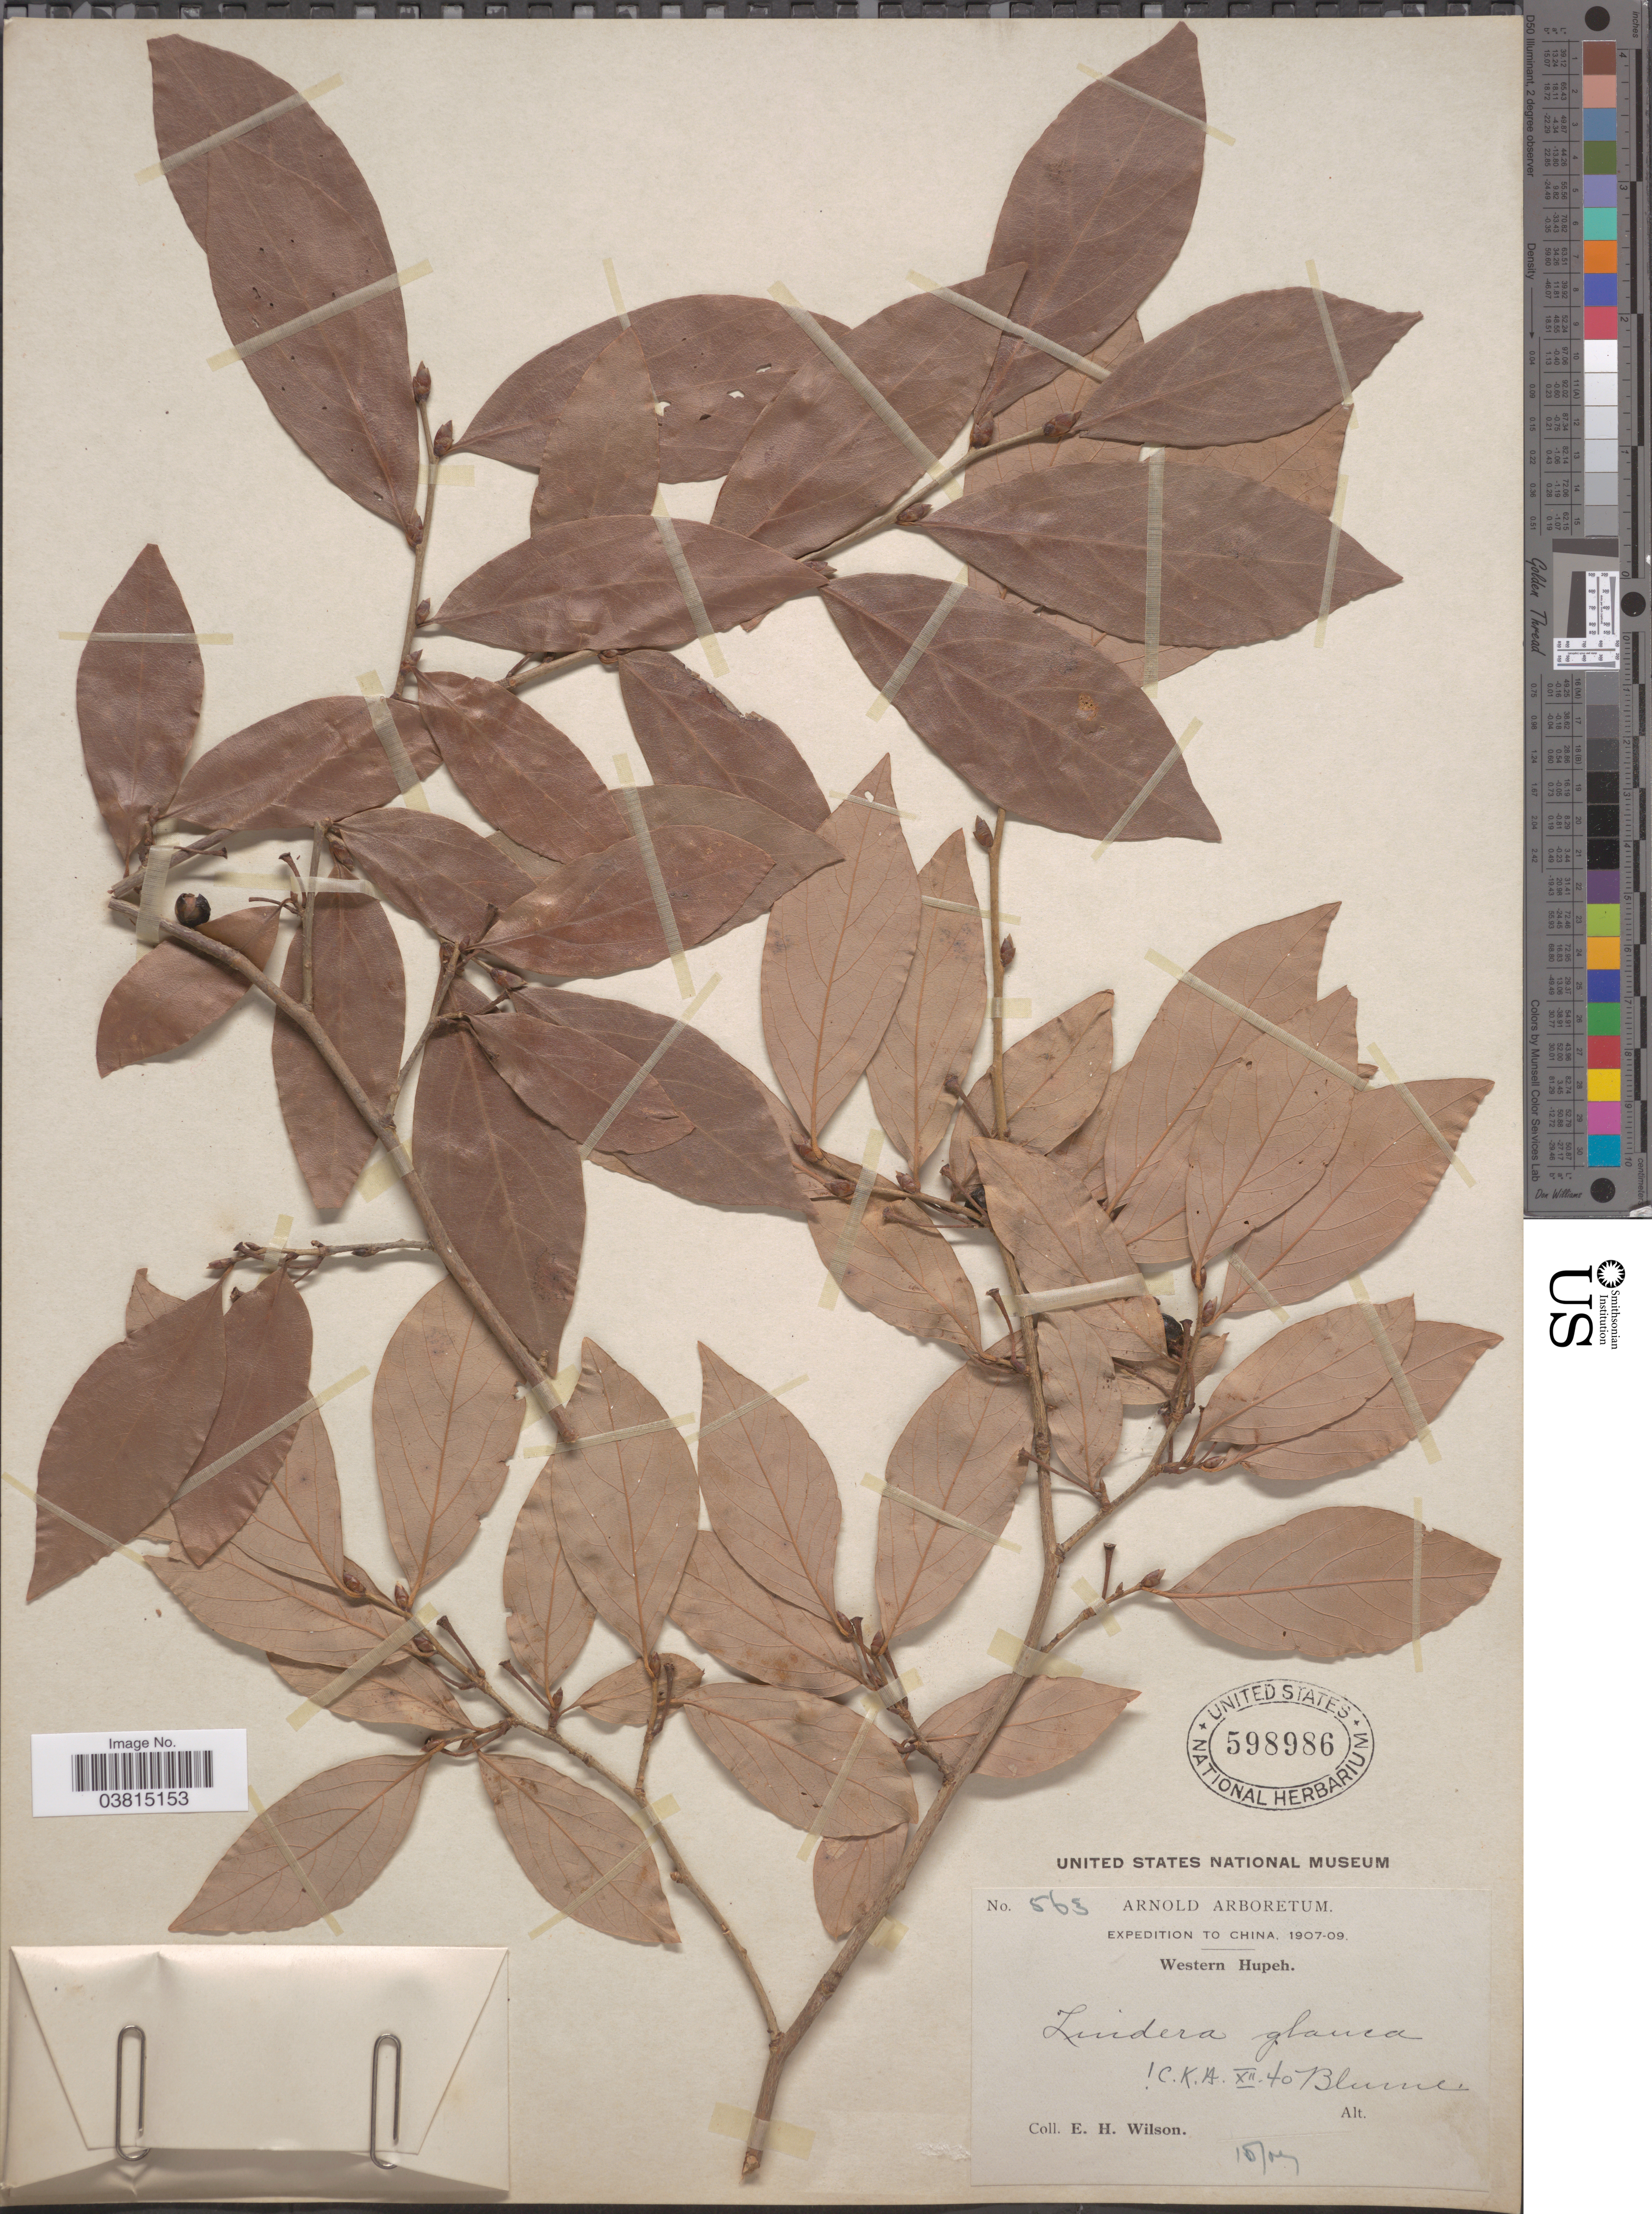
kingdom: Plantae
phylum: Tracheophyta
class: Magnoliopsida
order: Laurales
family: Lauraceae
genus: Lindera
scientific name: Lindera glauca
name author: (Siebold & Zucc.) Blume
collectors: E. Wilson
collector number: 563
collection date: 1909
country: China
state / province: Hubei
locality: Western Hupeh.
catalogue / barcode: US 598986